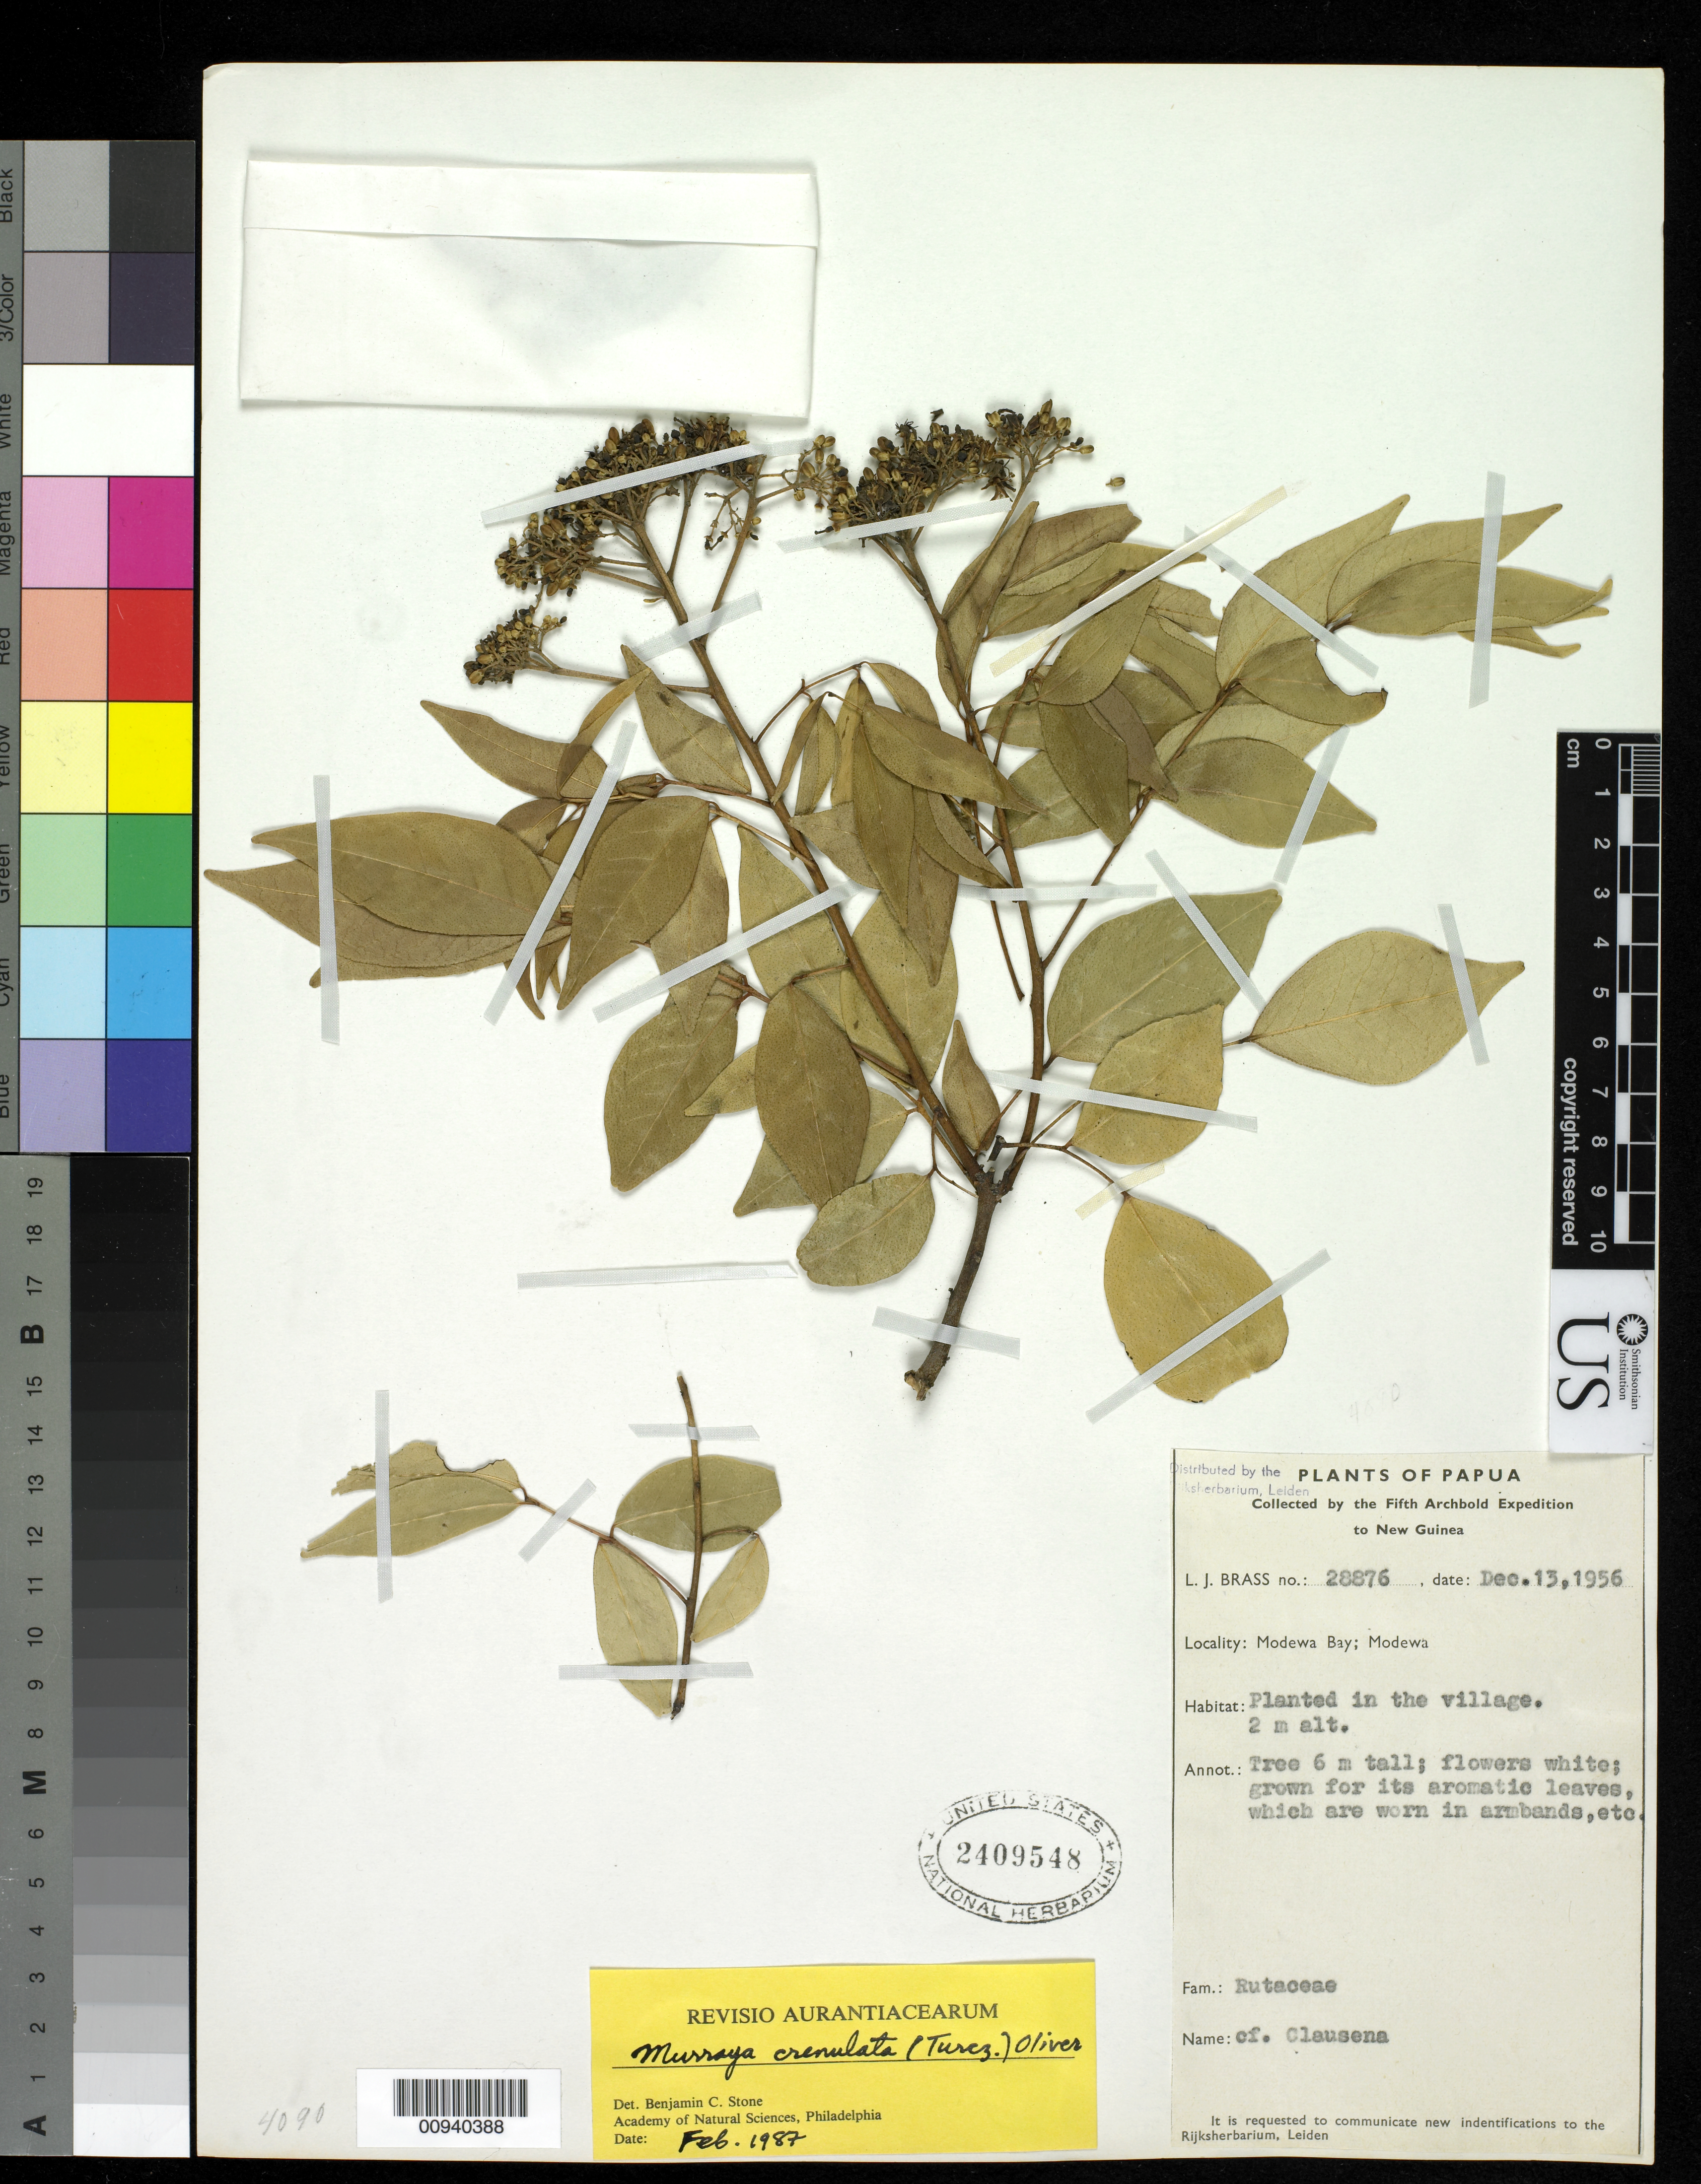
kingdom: Plantae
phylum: Tracheophyta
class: Magnoliopsida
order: Sapindales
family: Rutaceae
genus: Murraya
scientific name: Murraya crenulata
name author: (Turcz.) Oliv.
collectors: L. J. Brass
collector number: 28878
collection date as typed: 13 Dec 1956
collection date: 1956-12-13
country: Papua New Guinea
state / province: Milne Bay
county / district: Milne Bay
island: New Guinea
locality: Modewa Bay; Modewa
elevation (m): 2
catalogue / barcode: US 2409548